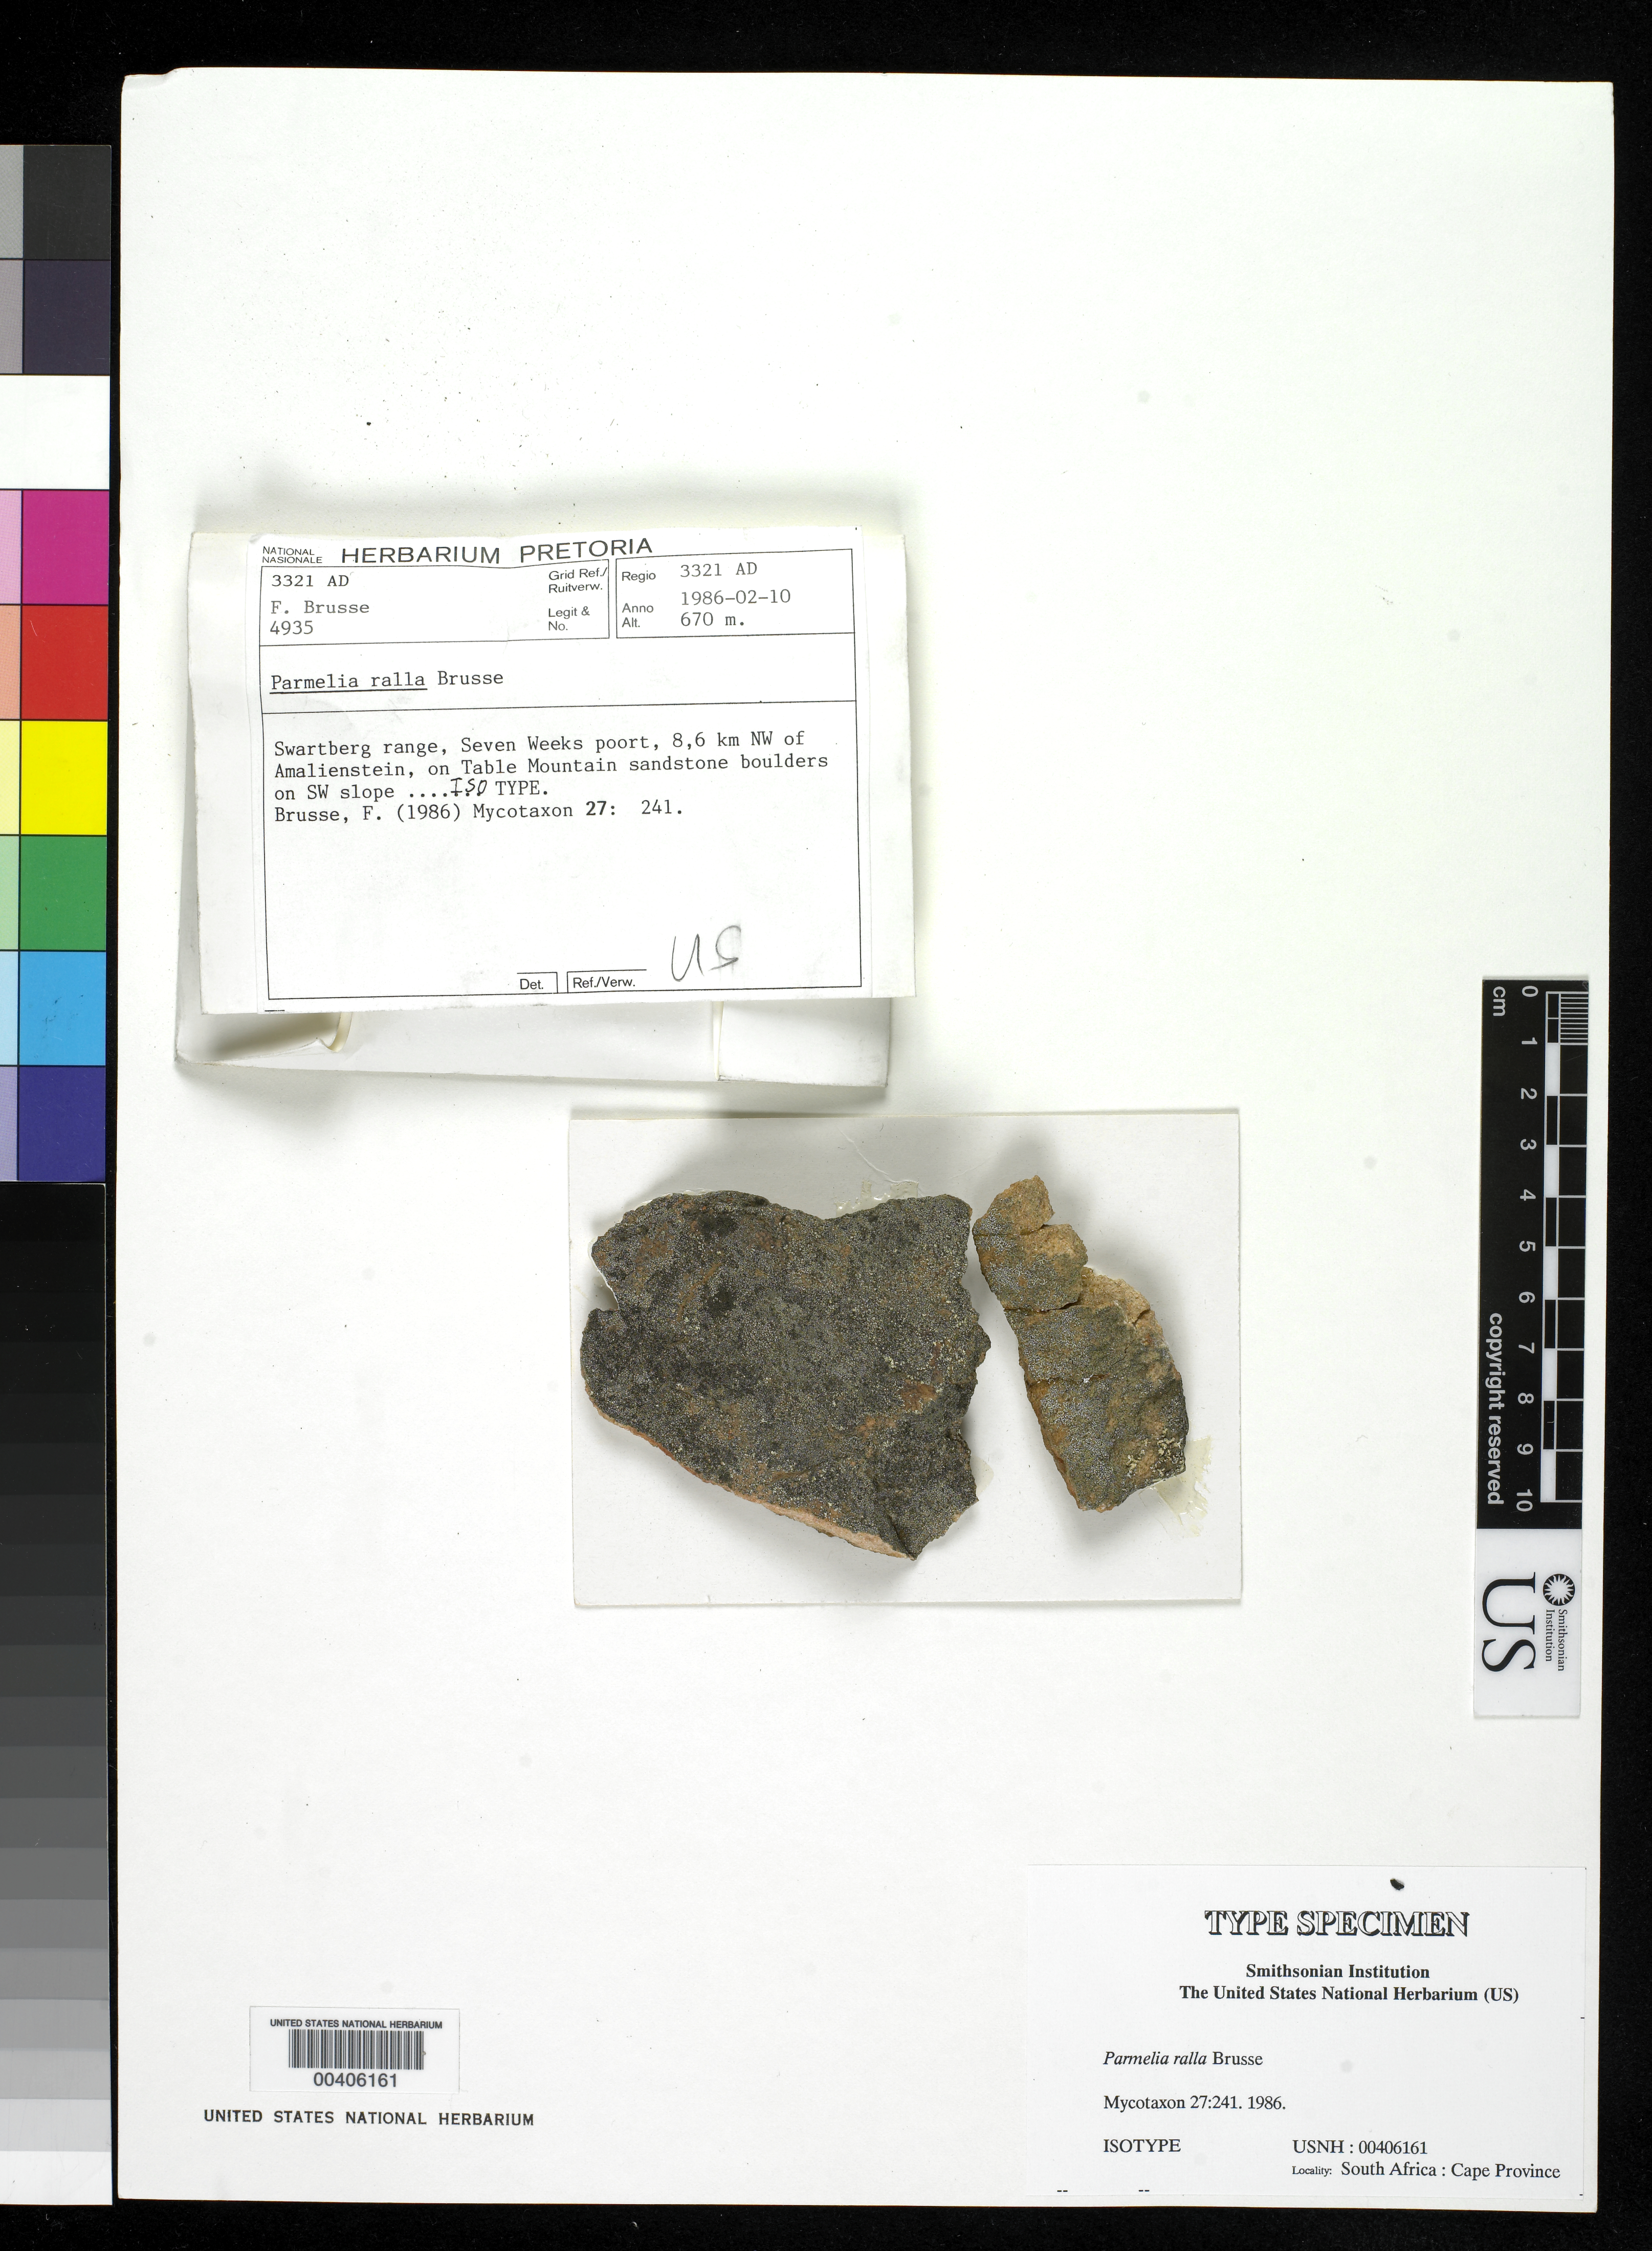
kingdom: Fungi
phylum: Ascomycota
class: Lecanoromycetes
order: Lecanorales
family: Parmeliaceae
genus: Parmelia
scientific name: Parmelia ralla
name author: Brusse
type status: Isotype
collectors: F. A. Brusse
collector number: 4935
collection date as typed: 10 Feb 1986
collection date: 1986-02-10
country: South Africa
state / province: Western Cape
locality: Swartberg Range, Seven Weeks Port, 8.6 km NW of Amalienstein, on Table Mountain sandstone boulders on SW slope.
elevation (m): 670